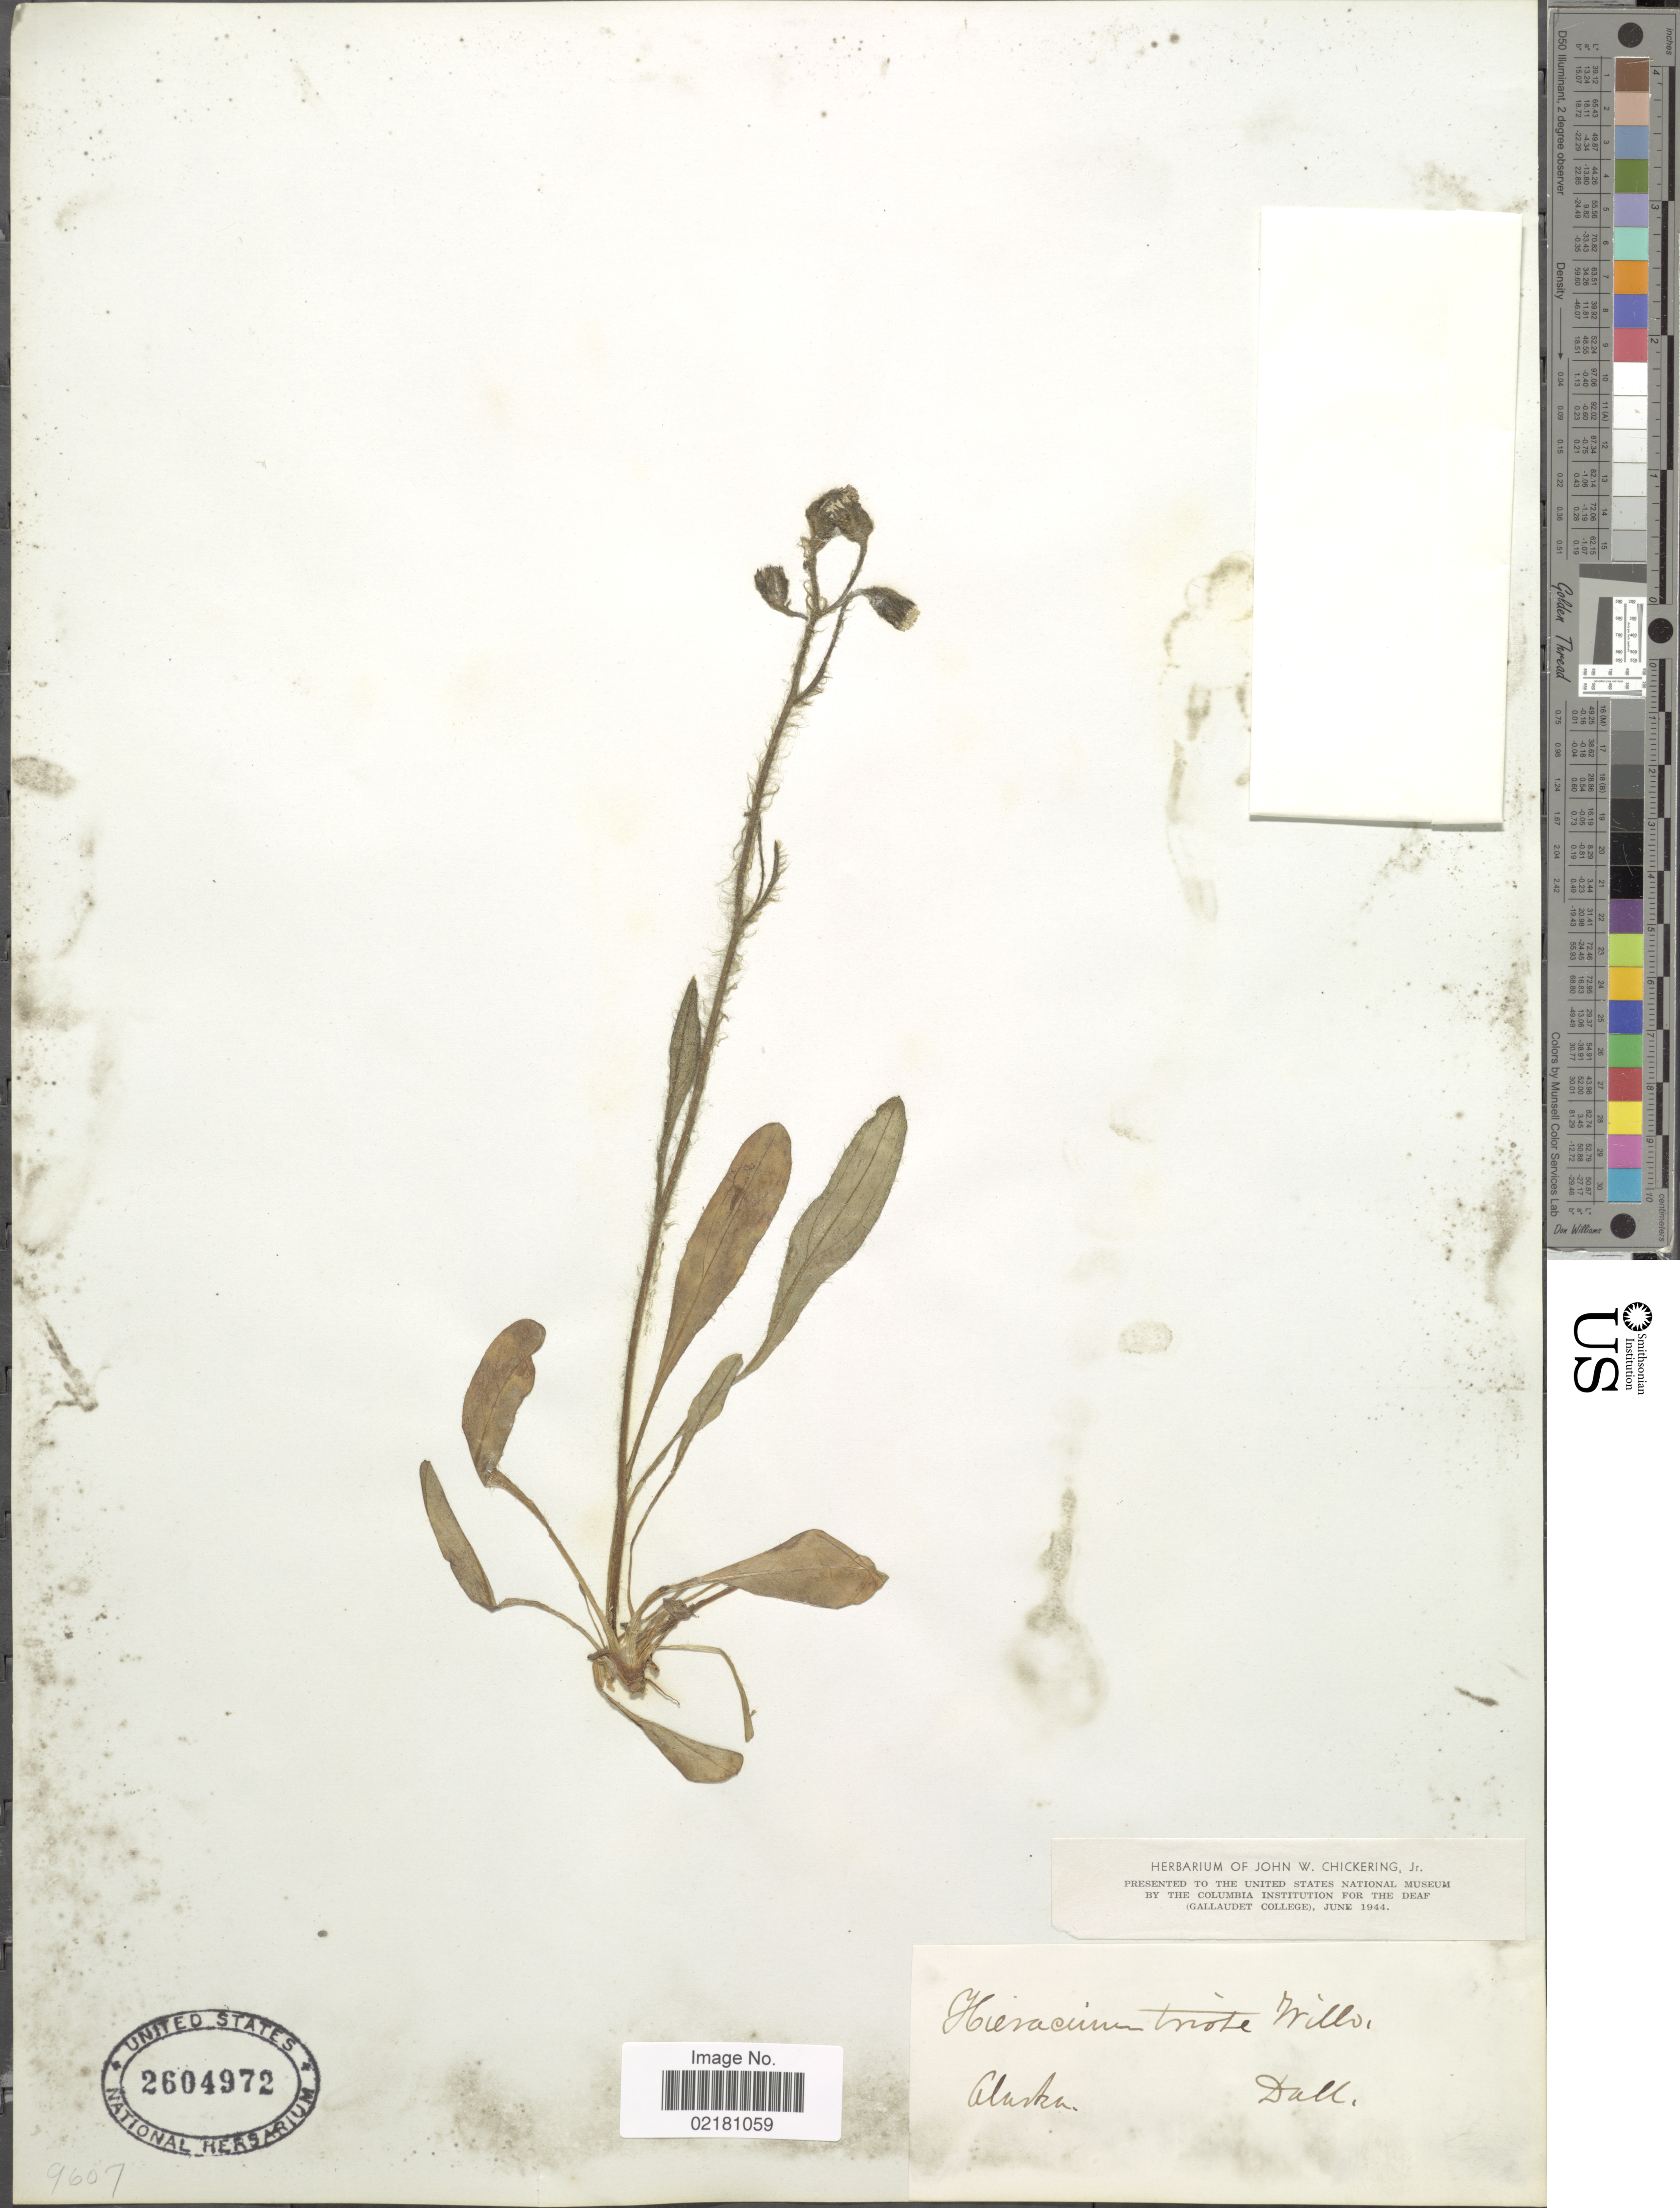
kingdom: Plantae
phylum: Tracheophyta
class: Magnoliopsida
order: Asterales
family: Asteraceae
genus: Hieracium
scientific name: Hieracium triste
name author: Willd. ex Spreng.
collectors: -. Dall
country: United States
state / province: Alaska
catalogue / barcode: US 2604972